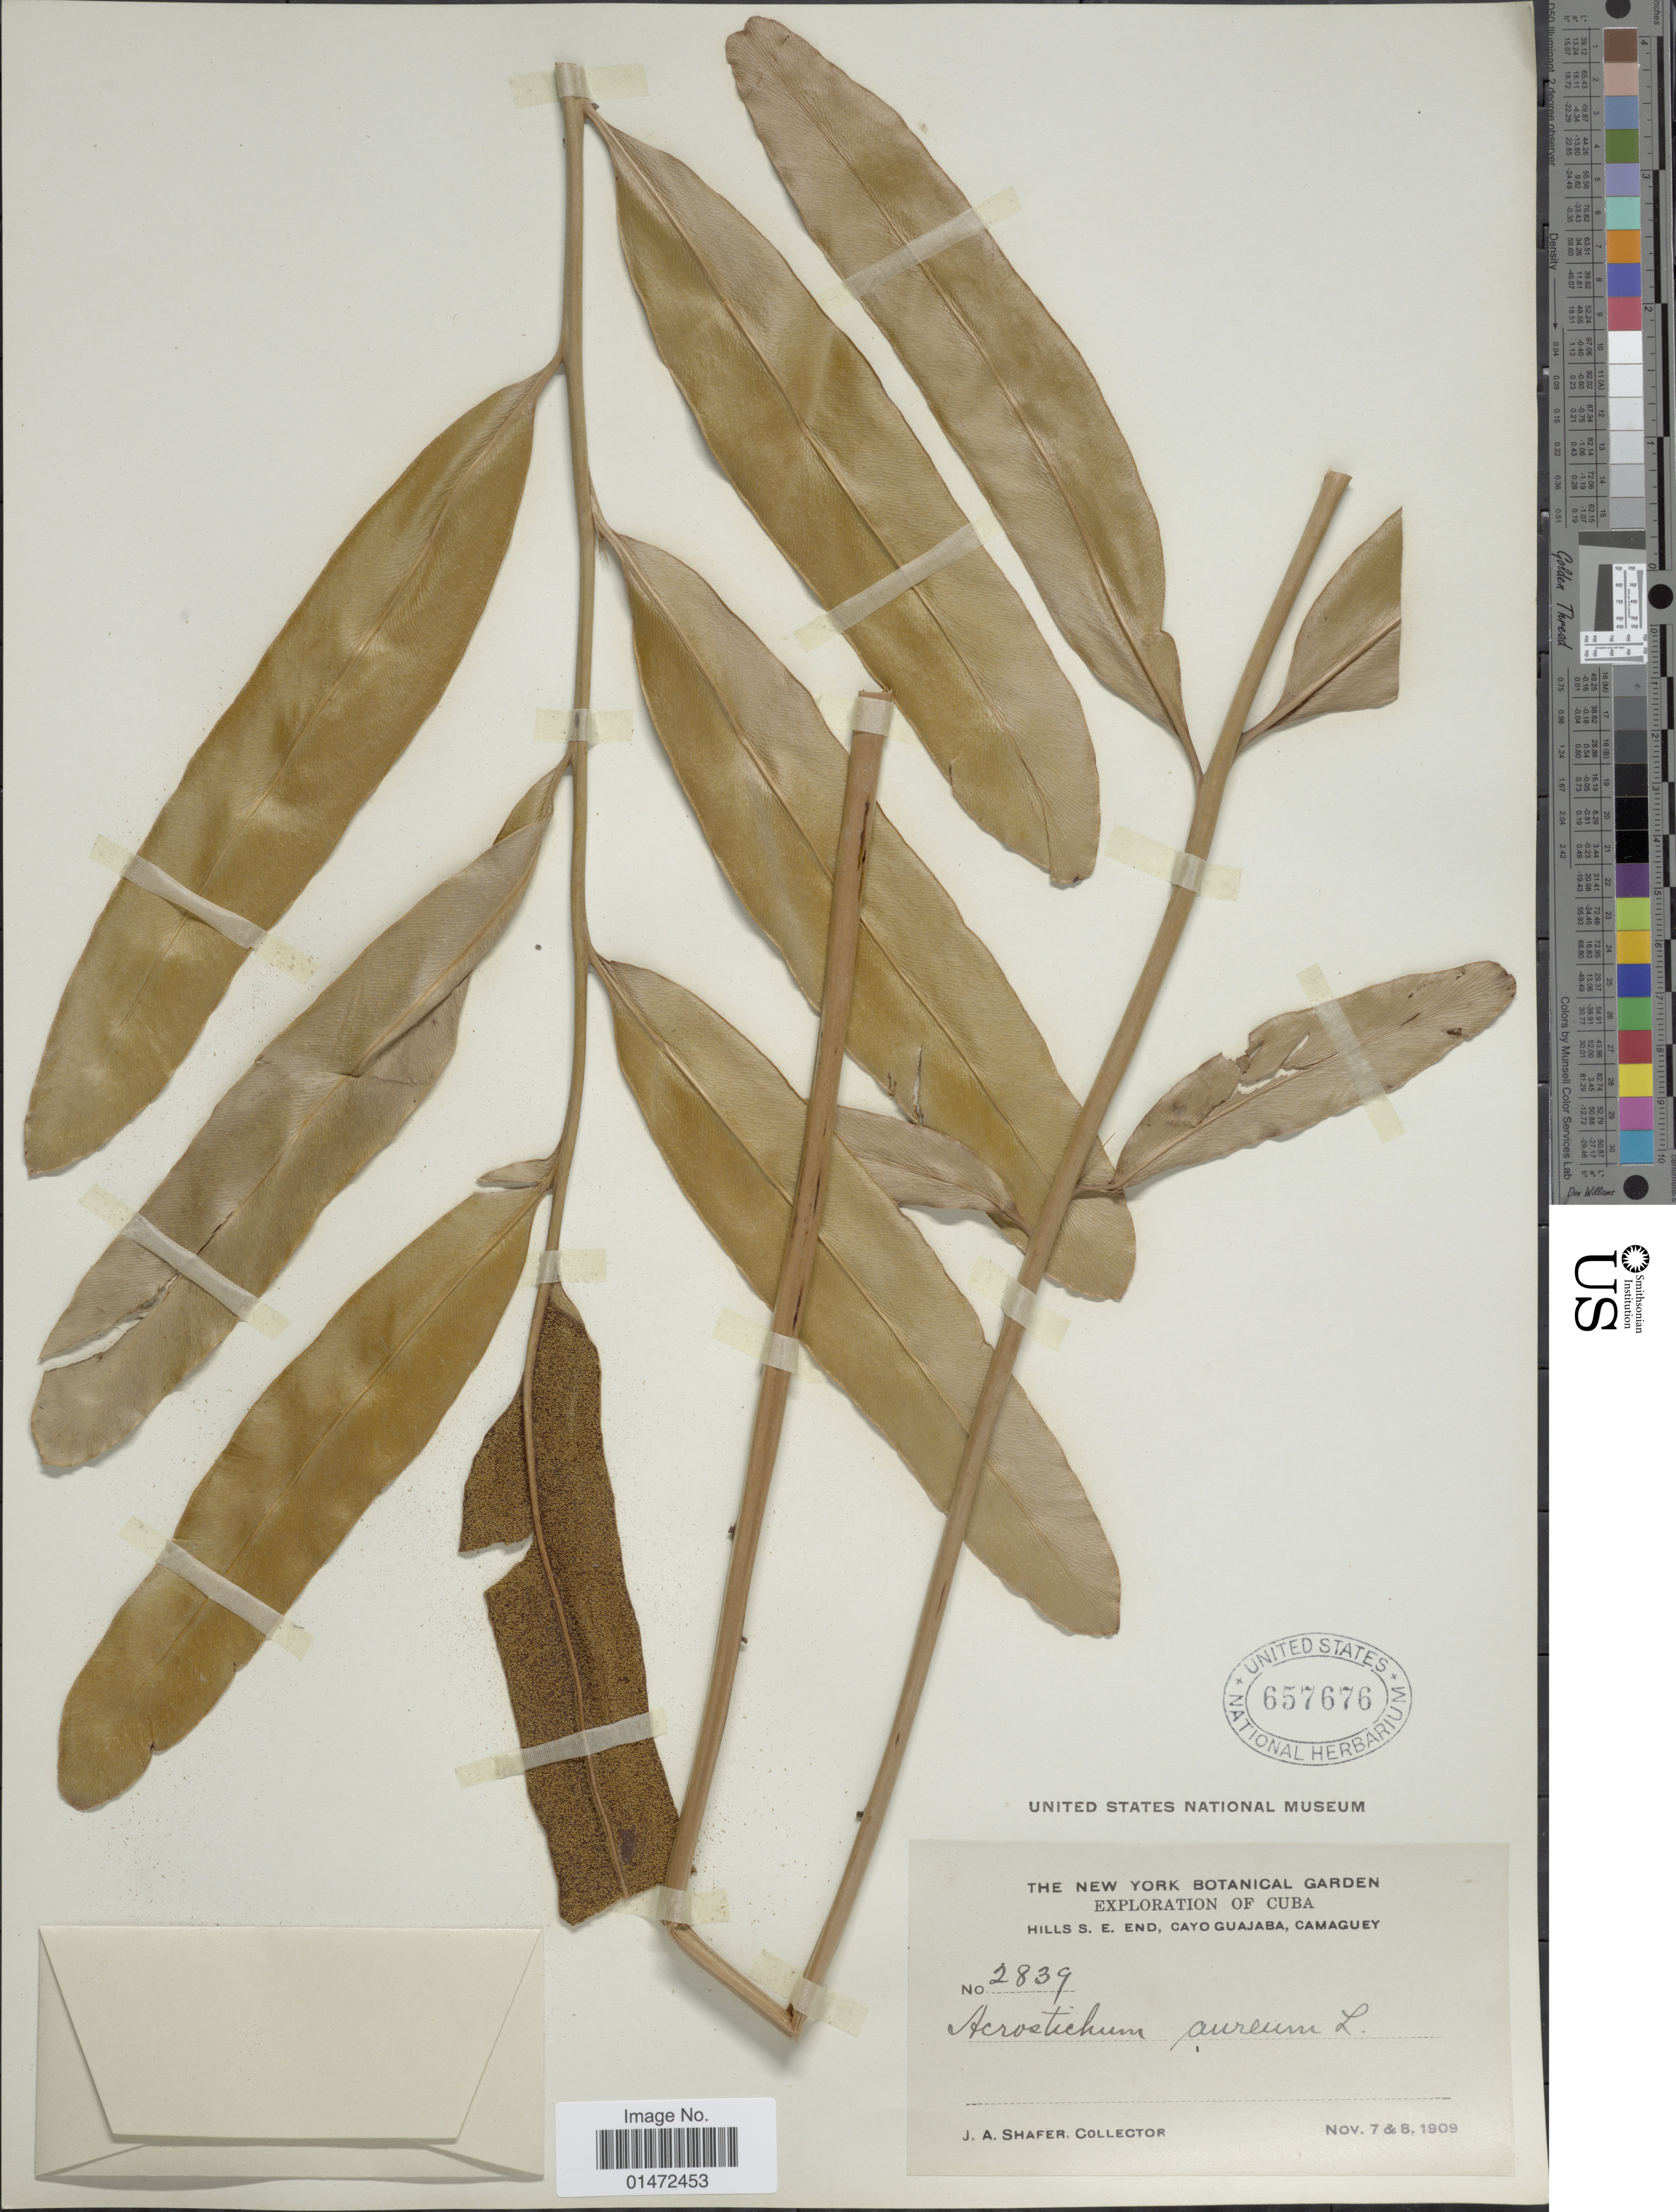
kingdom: Plantae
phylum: Tracheophyta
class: Polypodiopsida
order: Polypodiales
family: Pteridaceae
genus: Acrostichum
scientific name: Acrostichum aureum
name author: L.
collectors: J. A. Shafer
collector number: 2839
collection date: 1909-11-07/1909-11-08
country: Cuba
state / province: Camagüey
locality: Hills S.E. End, Cayo Guajaba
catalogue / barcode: US 657676